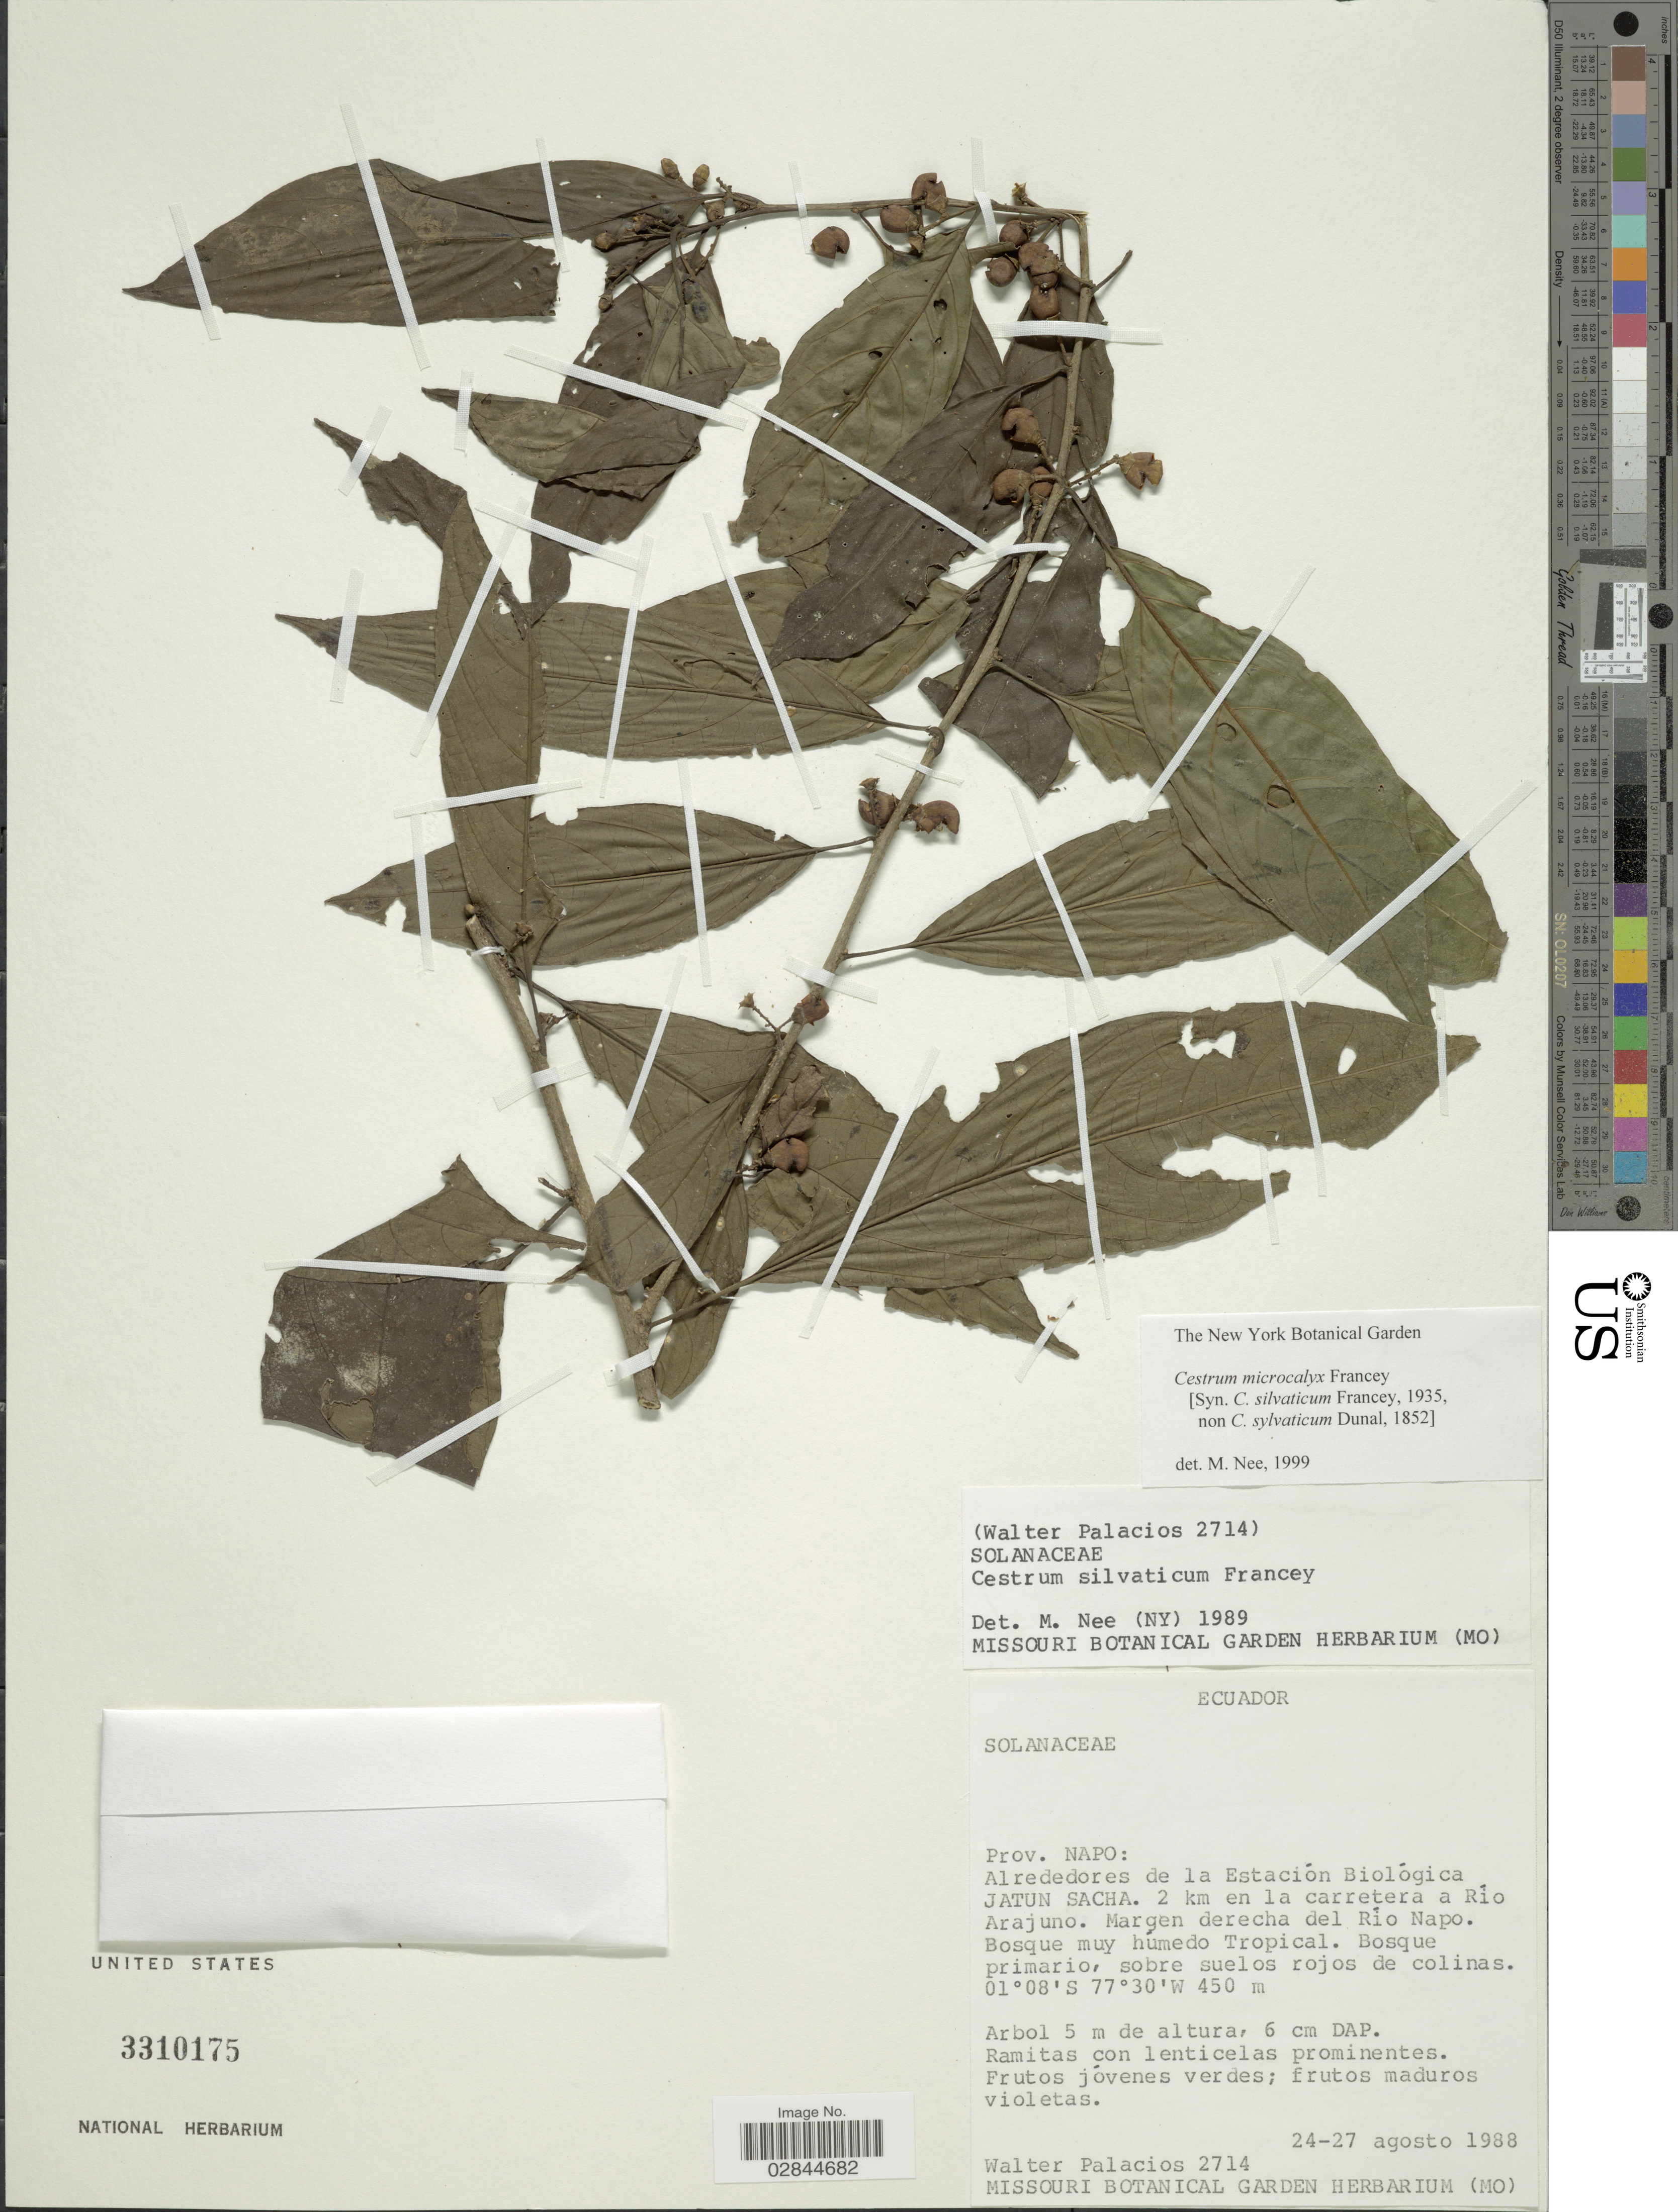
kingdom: Plantae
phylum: Tracheophyta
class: Magnoliopsida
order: Solanales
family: Solanaceae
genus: Cestrum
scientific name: Cestrum microcalyx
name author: Francey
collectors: W. Palacios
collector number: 2714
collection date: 1988-08-24/1988-08-27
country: Ecuador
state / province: Napo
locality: Alrededores de la Estación Biológica Jatun Sacha. 2 km en la carretera a Río Arajuno. Margen derecha del Río Napo.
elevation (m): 450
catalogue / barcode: US 3310175